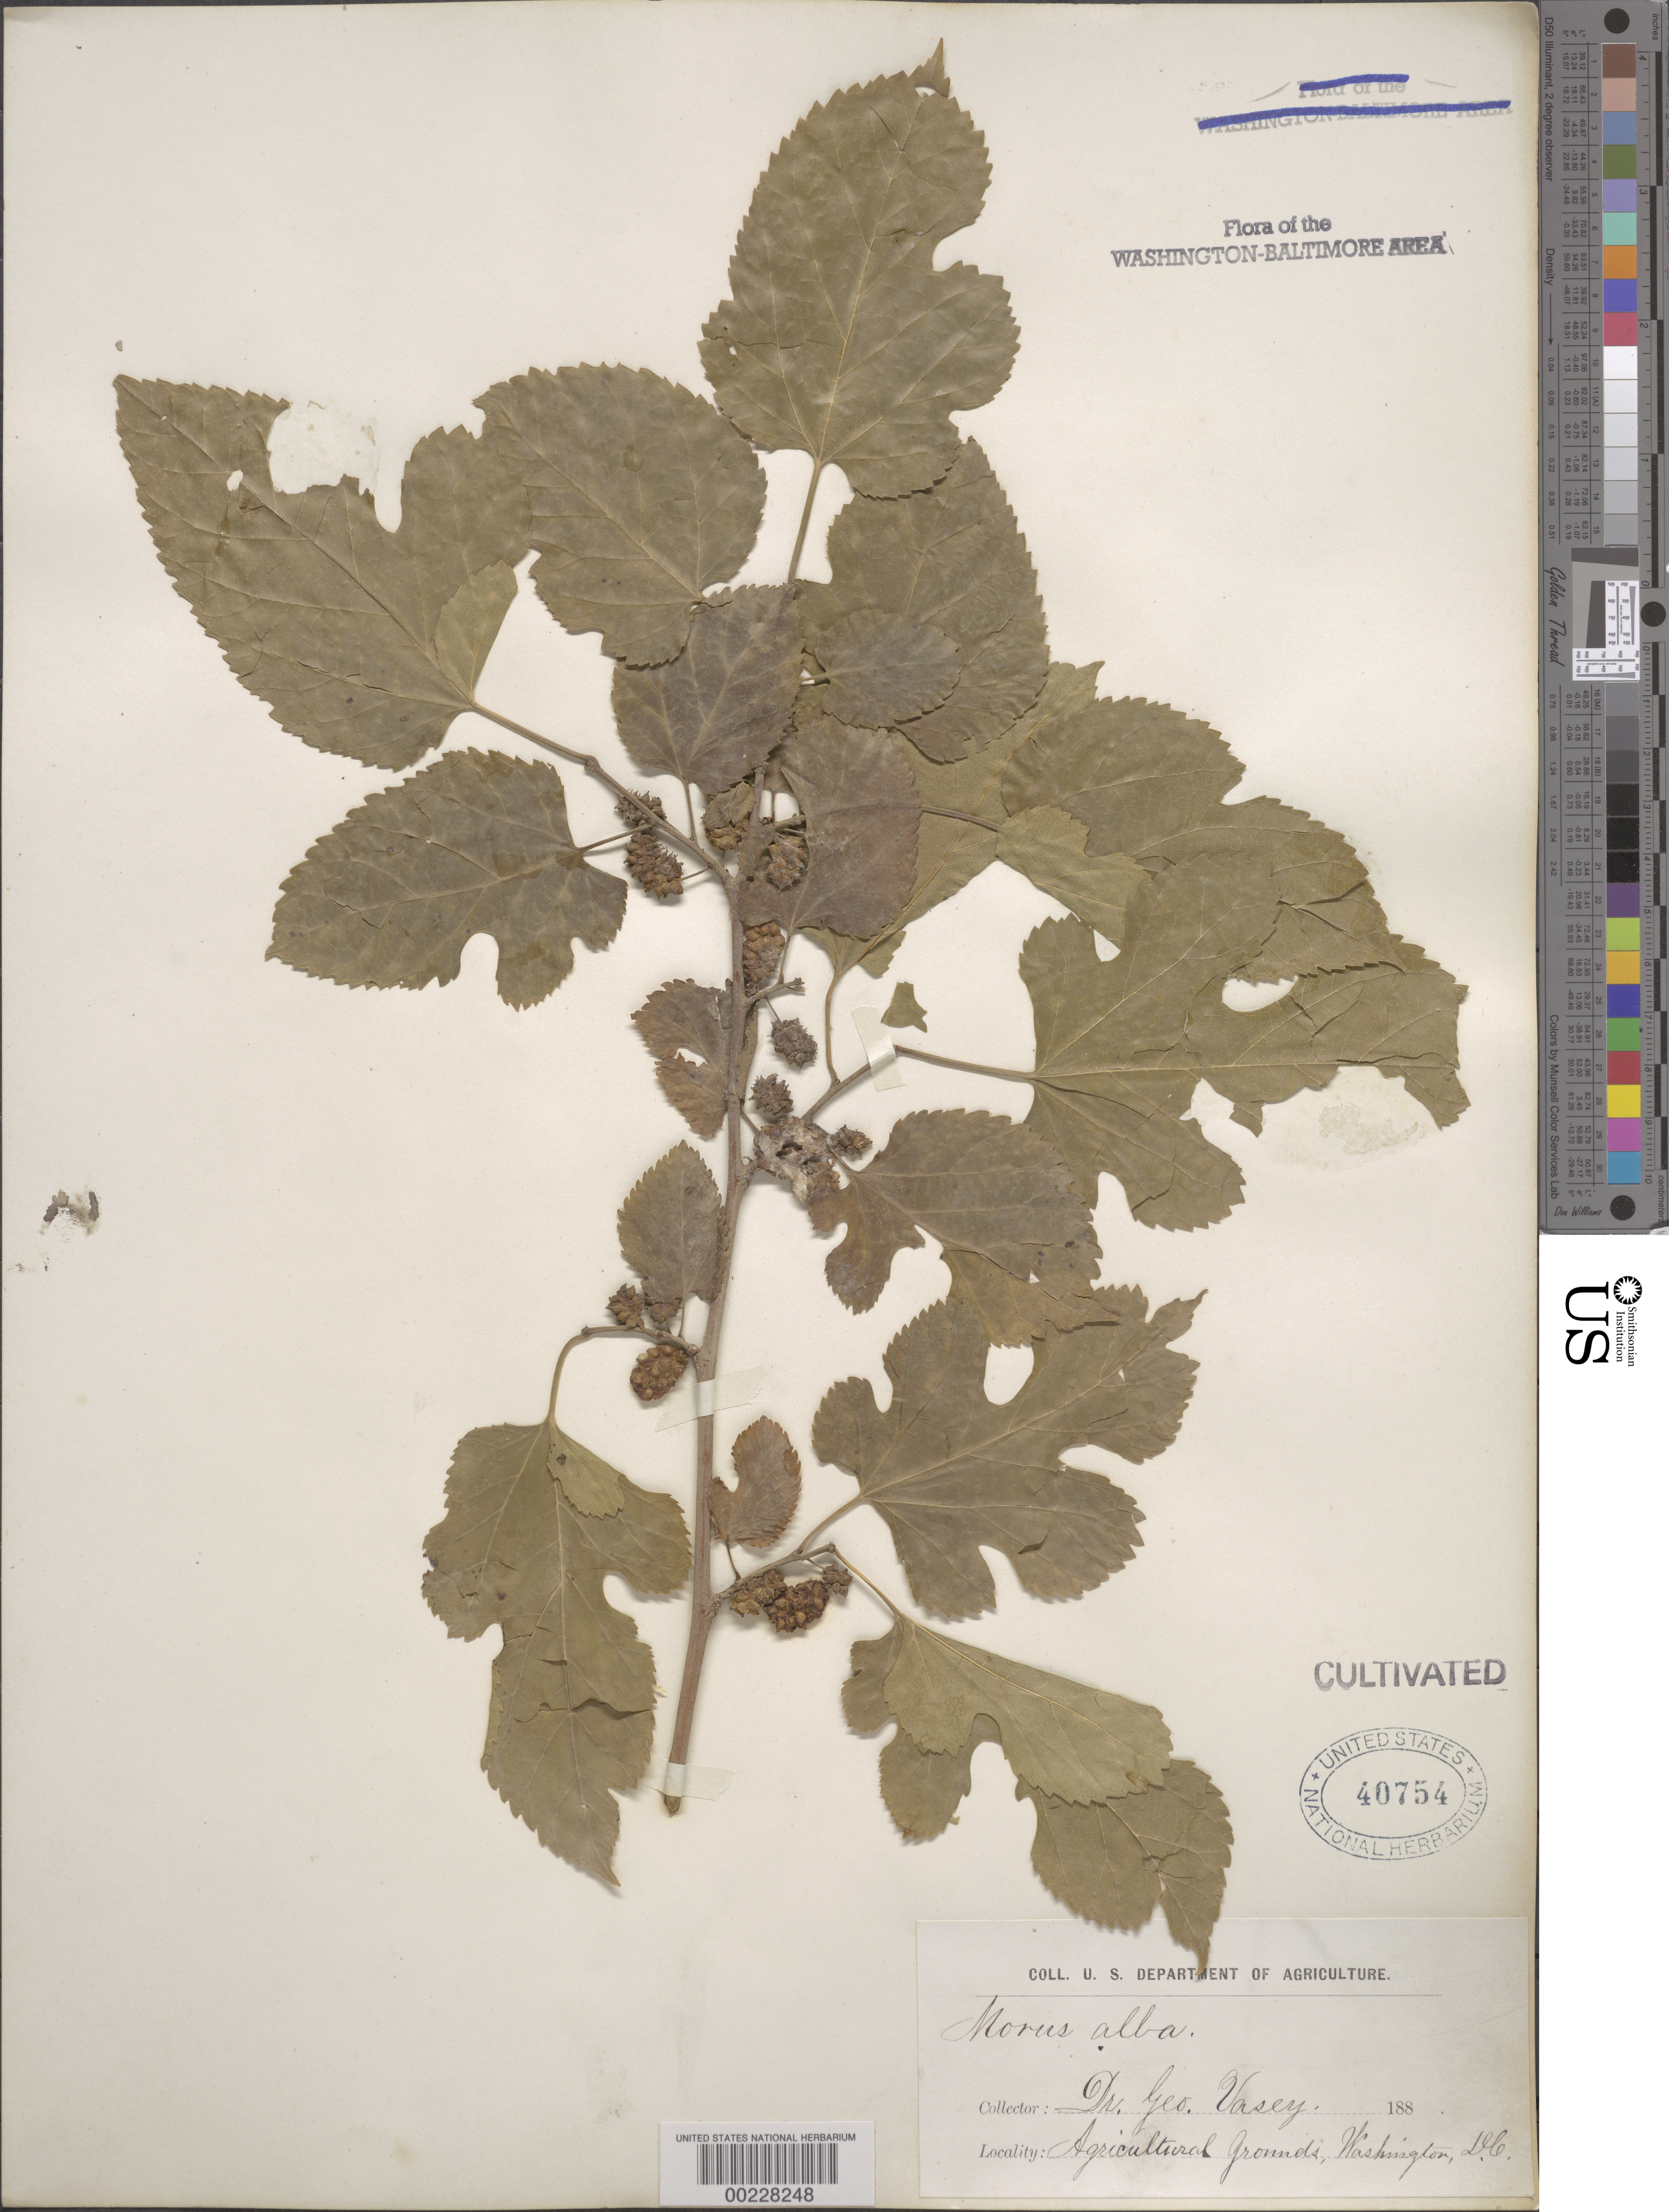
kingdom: Plantae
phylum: Tracheophyta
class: Magnoliopsida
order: Rosales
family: Moraceae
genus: Morus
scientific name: Morus alba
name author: L.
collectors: G. Vasey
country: United States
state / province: District of Columbia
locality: Agriculture grounds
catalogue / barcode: US 40754